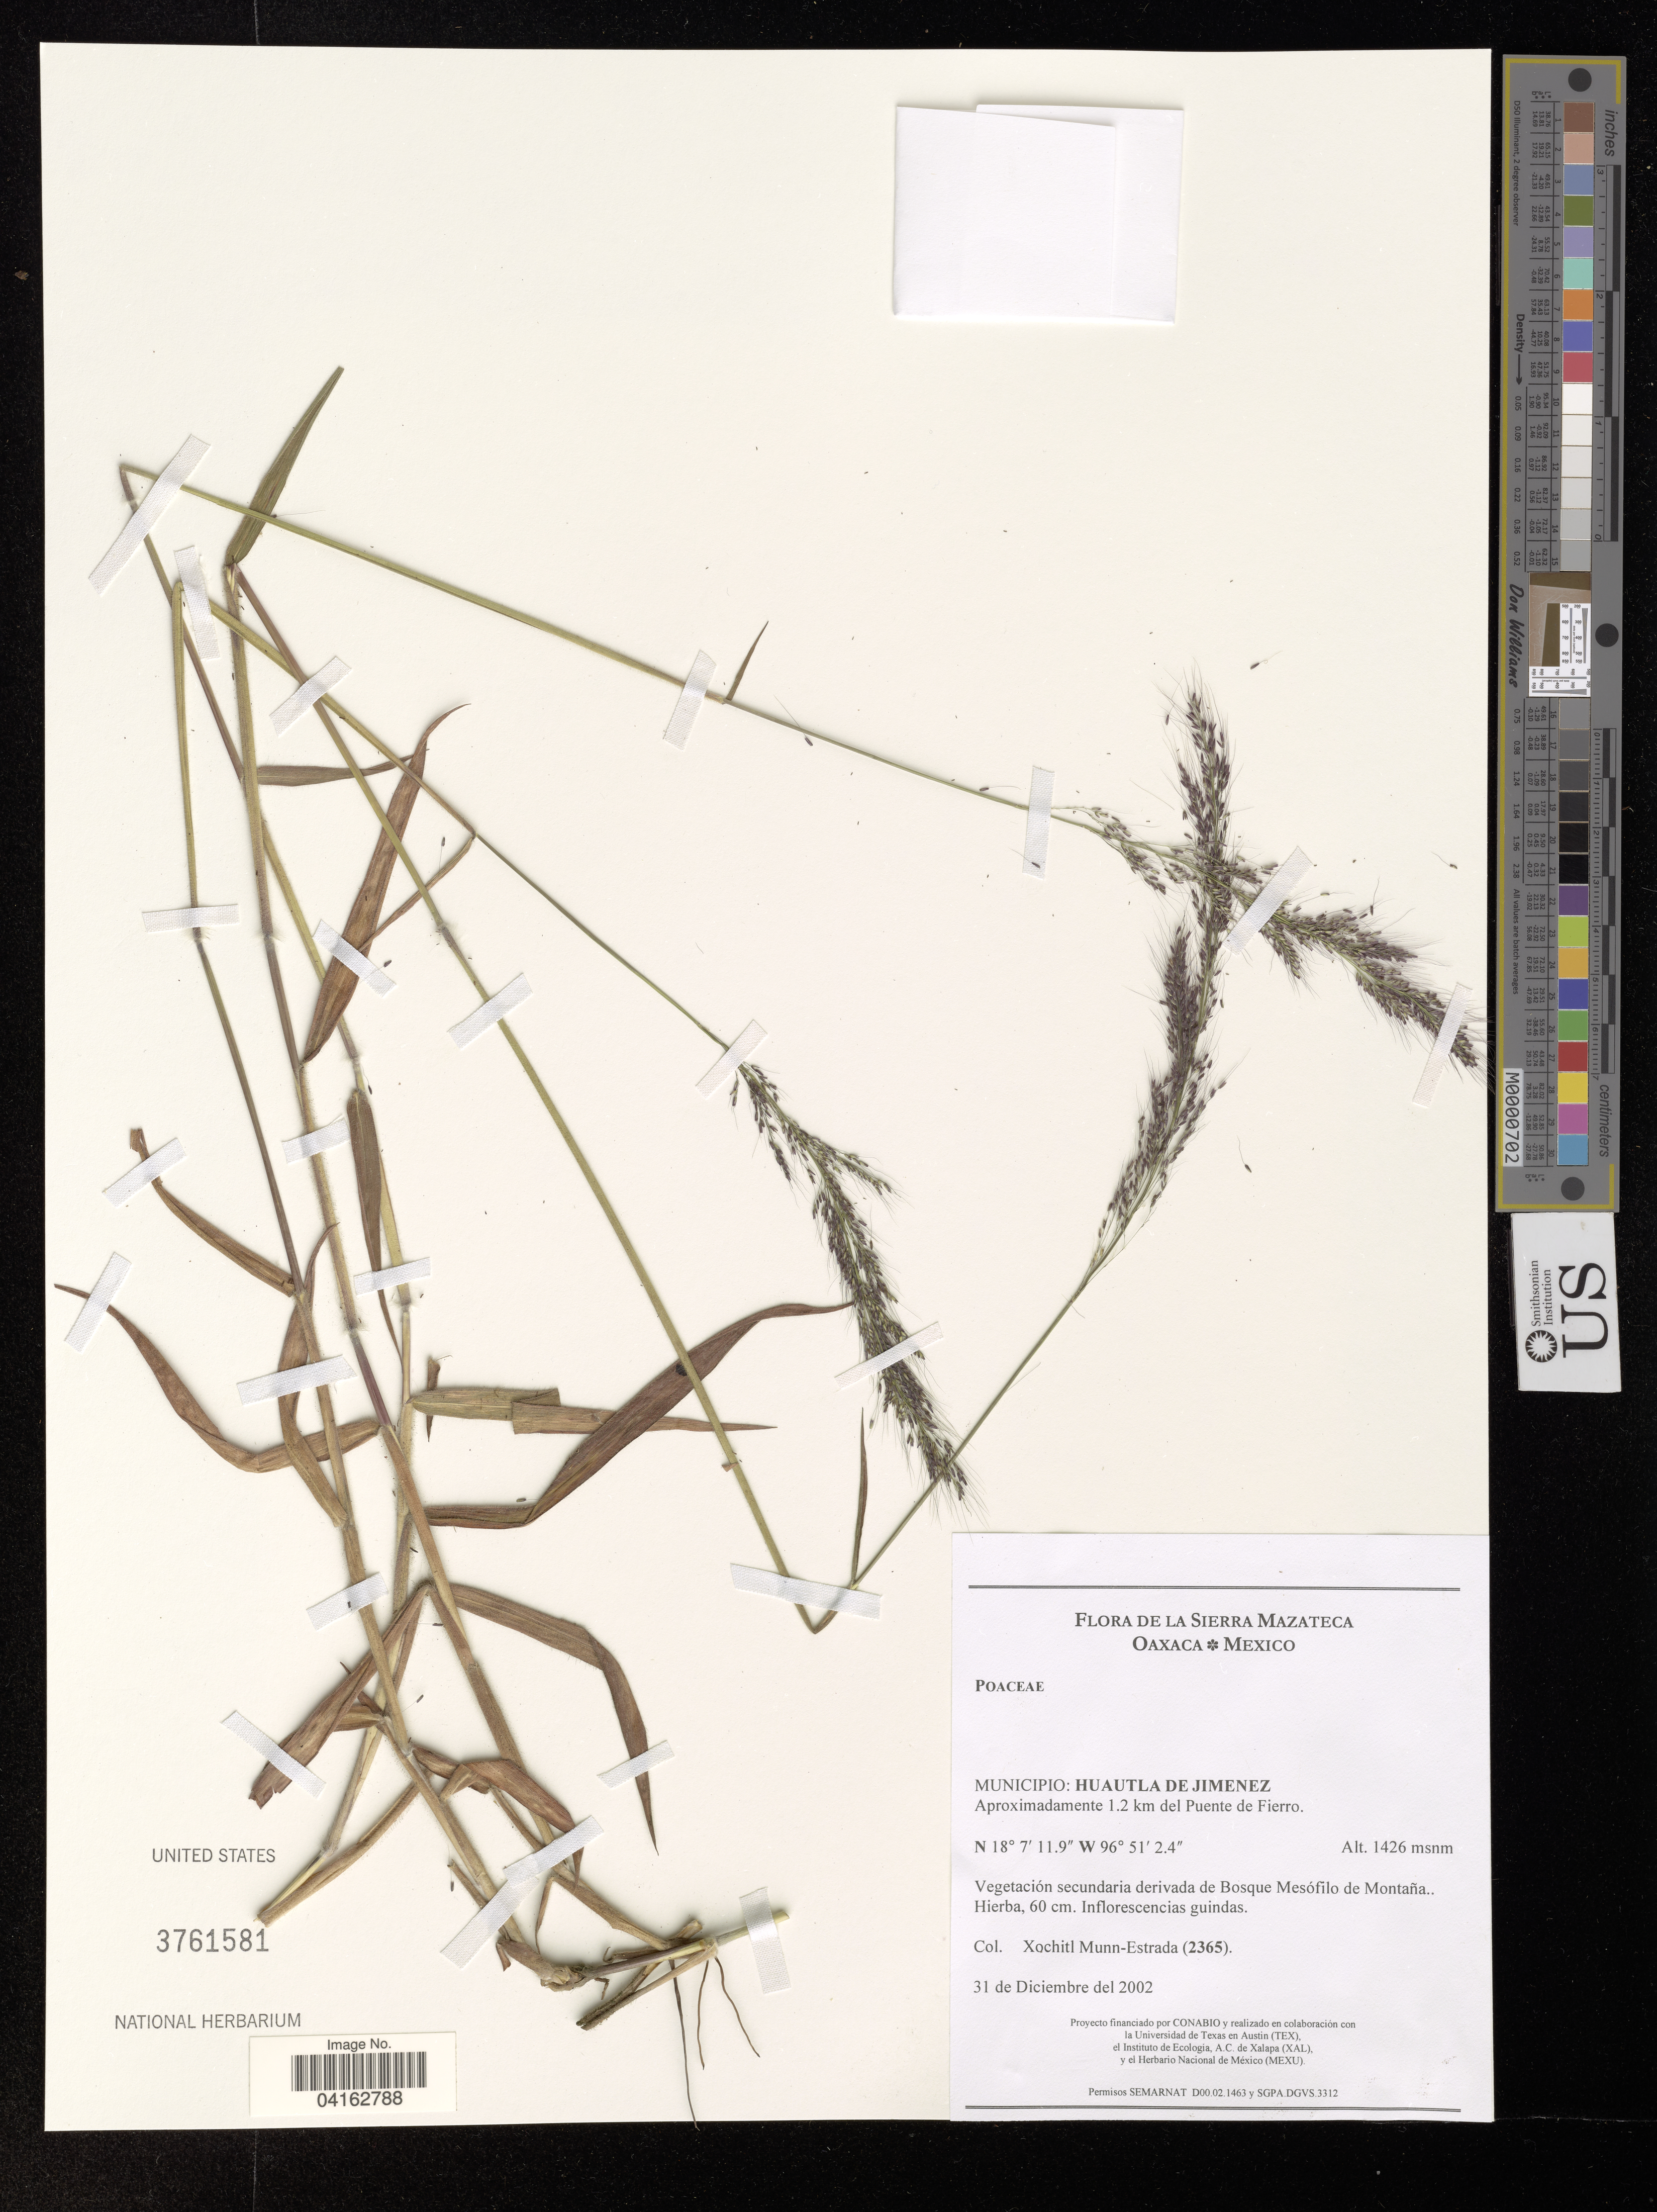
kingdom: Plantae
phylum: Tracheophyta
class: Liliopsida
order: Poales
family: Poaceae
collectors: X. Munn-Estrada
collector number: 2365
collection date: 2002-12-31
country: Mexico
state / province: Oaxaca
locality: Municipio: Huautla de Jimenez. Aproximadamente 1.2km del Puente de Fierro.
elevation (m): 1426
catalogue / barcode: US 3761581